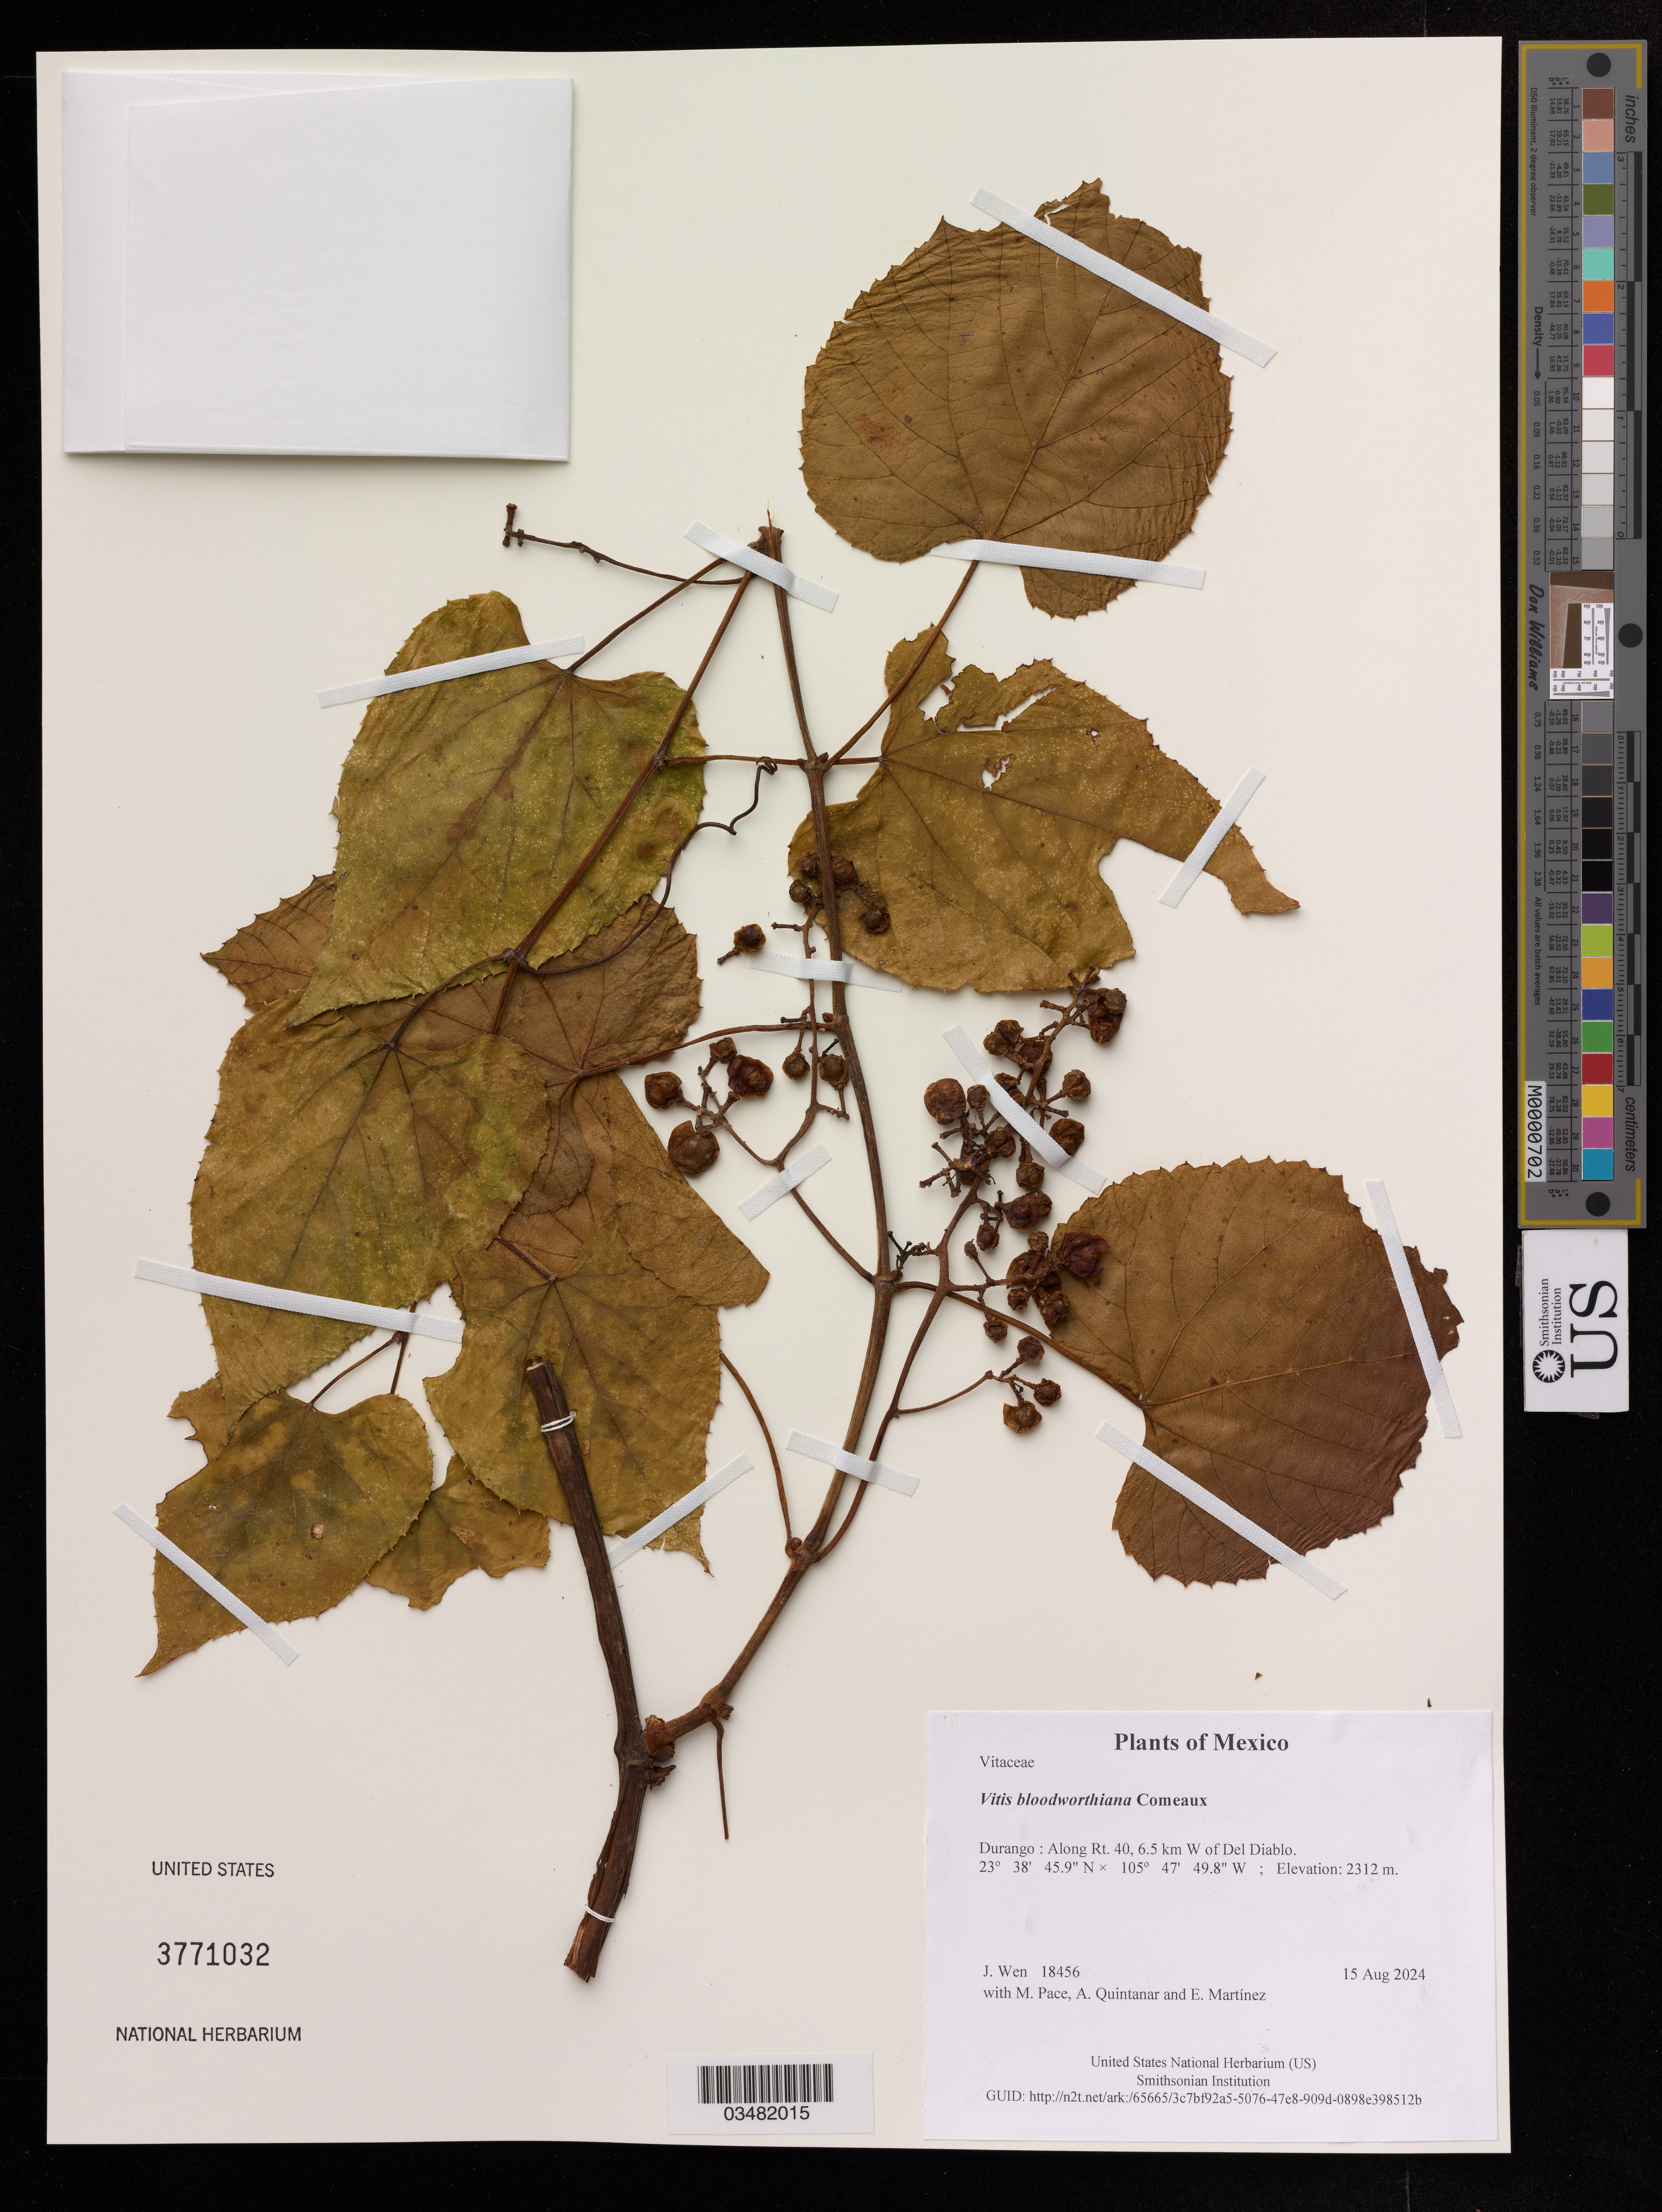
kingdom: Plantae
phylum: Tracheophyta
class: Magnoliopsida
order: Vitales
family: Vitaceae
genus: Vitis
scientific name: Vitis bloodworthiana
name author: Comeaux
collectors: J. Wen, M. Pace, A. Quintanar & E. Martinez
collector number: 18456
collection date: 2024-08-15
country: Mexico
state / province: Durango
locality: Along Rt. 40, 6.5 km W of Del Diablo.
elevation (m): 2312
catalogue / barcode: US 3771032